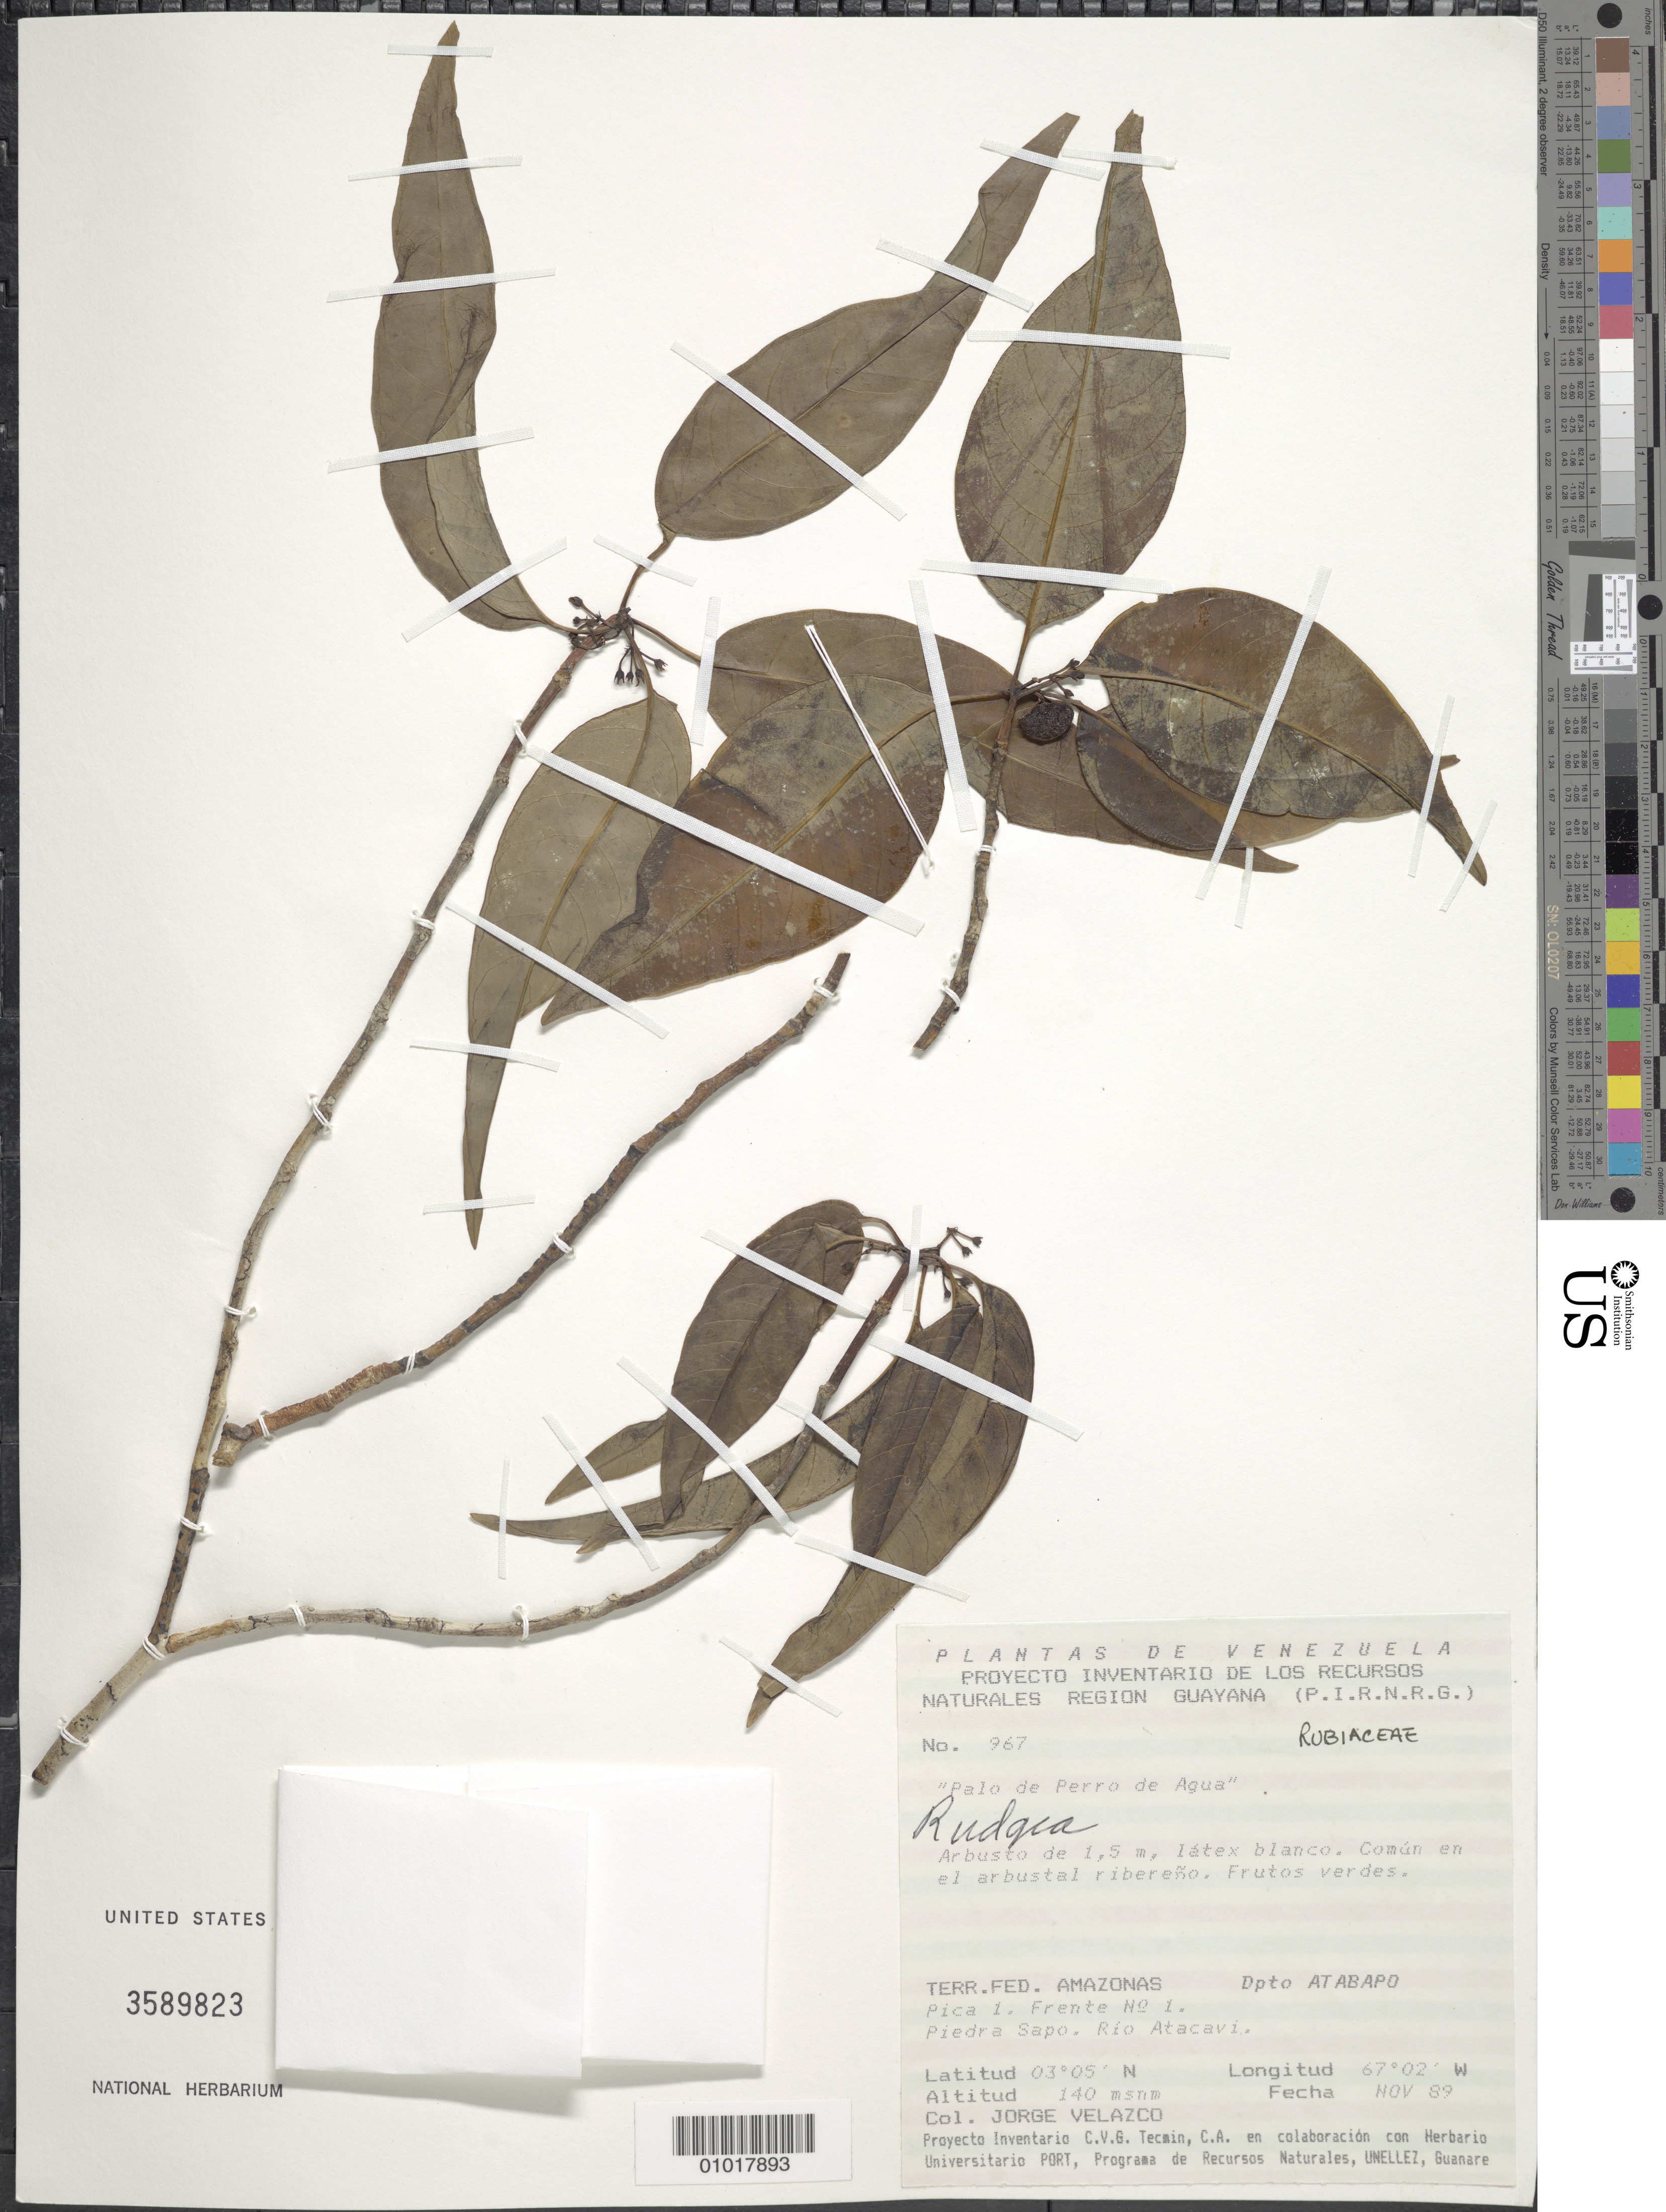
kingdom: Plantae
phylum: Tracheophyta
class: Magnoliopsida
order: Gentianales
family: Rubiaceae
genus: Rudgea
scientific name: Rudgea sp.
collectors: J. Velazco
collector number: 967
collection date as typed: Nov-89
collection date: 1989-11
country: Venezuela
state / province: Amazonas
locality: Dpto: At Abapo. Pica 1. Frente No.1. Piedra Sapo. Rio. Atacavi.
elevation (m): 140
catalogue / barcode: US 3589823